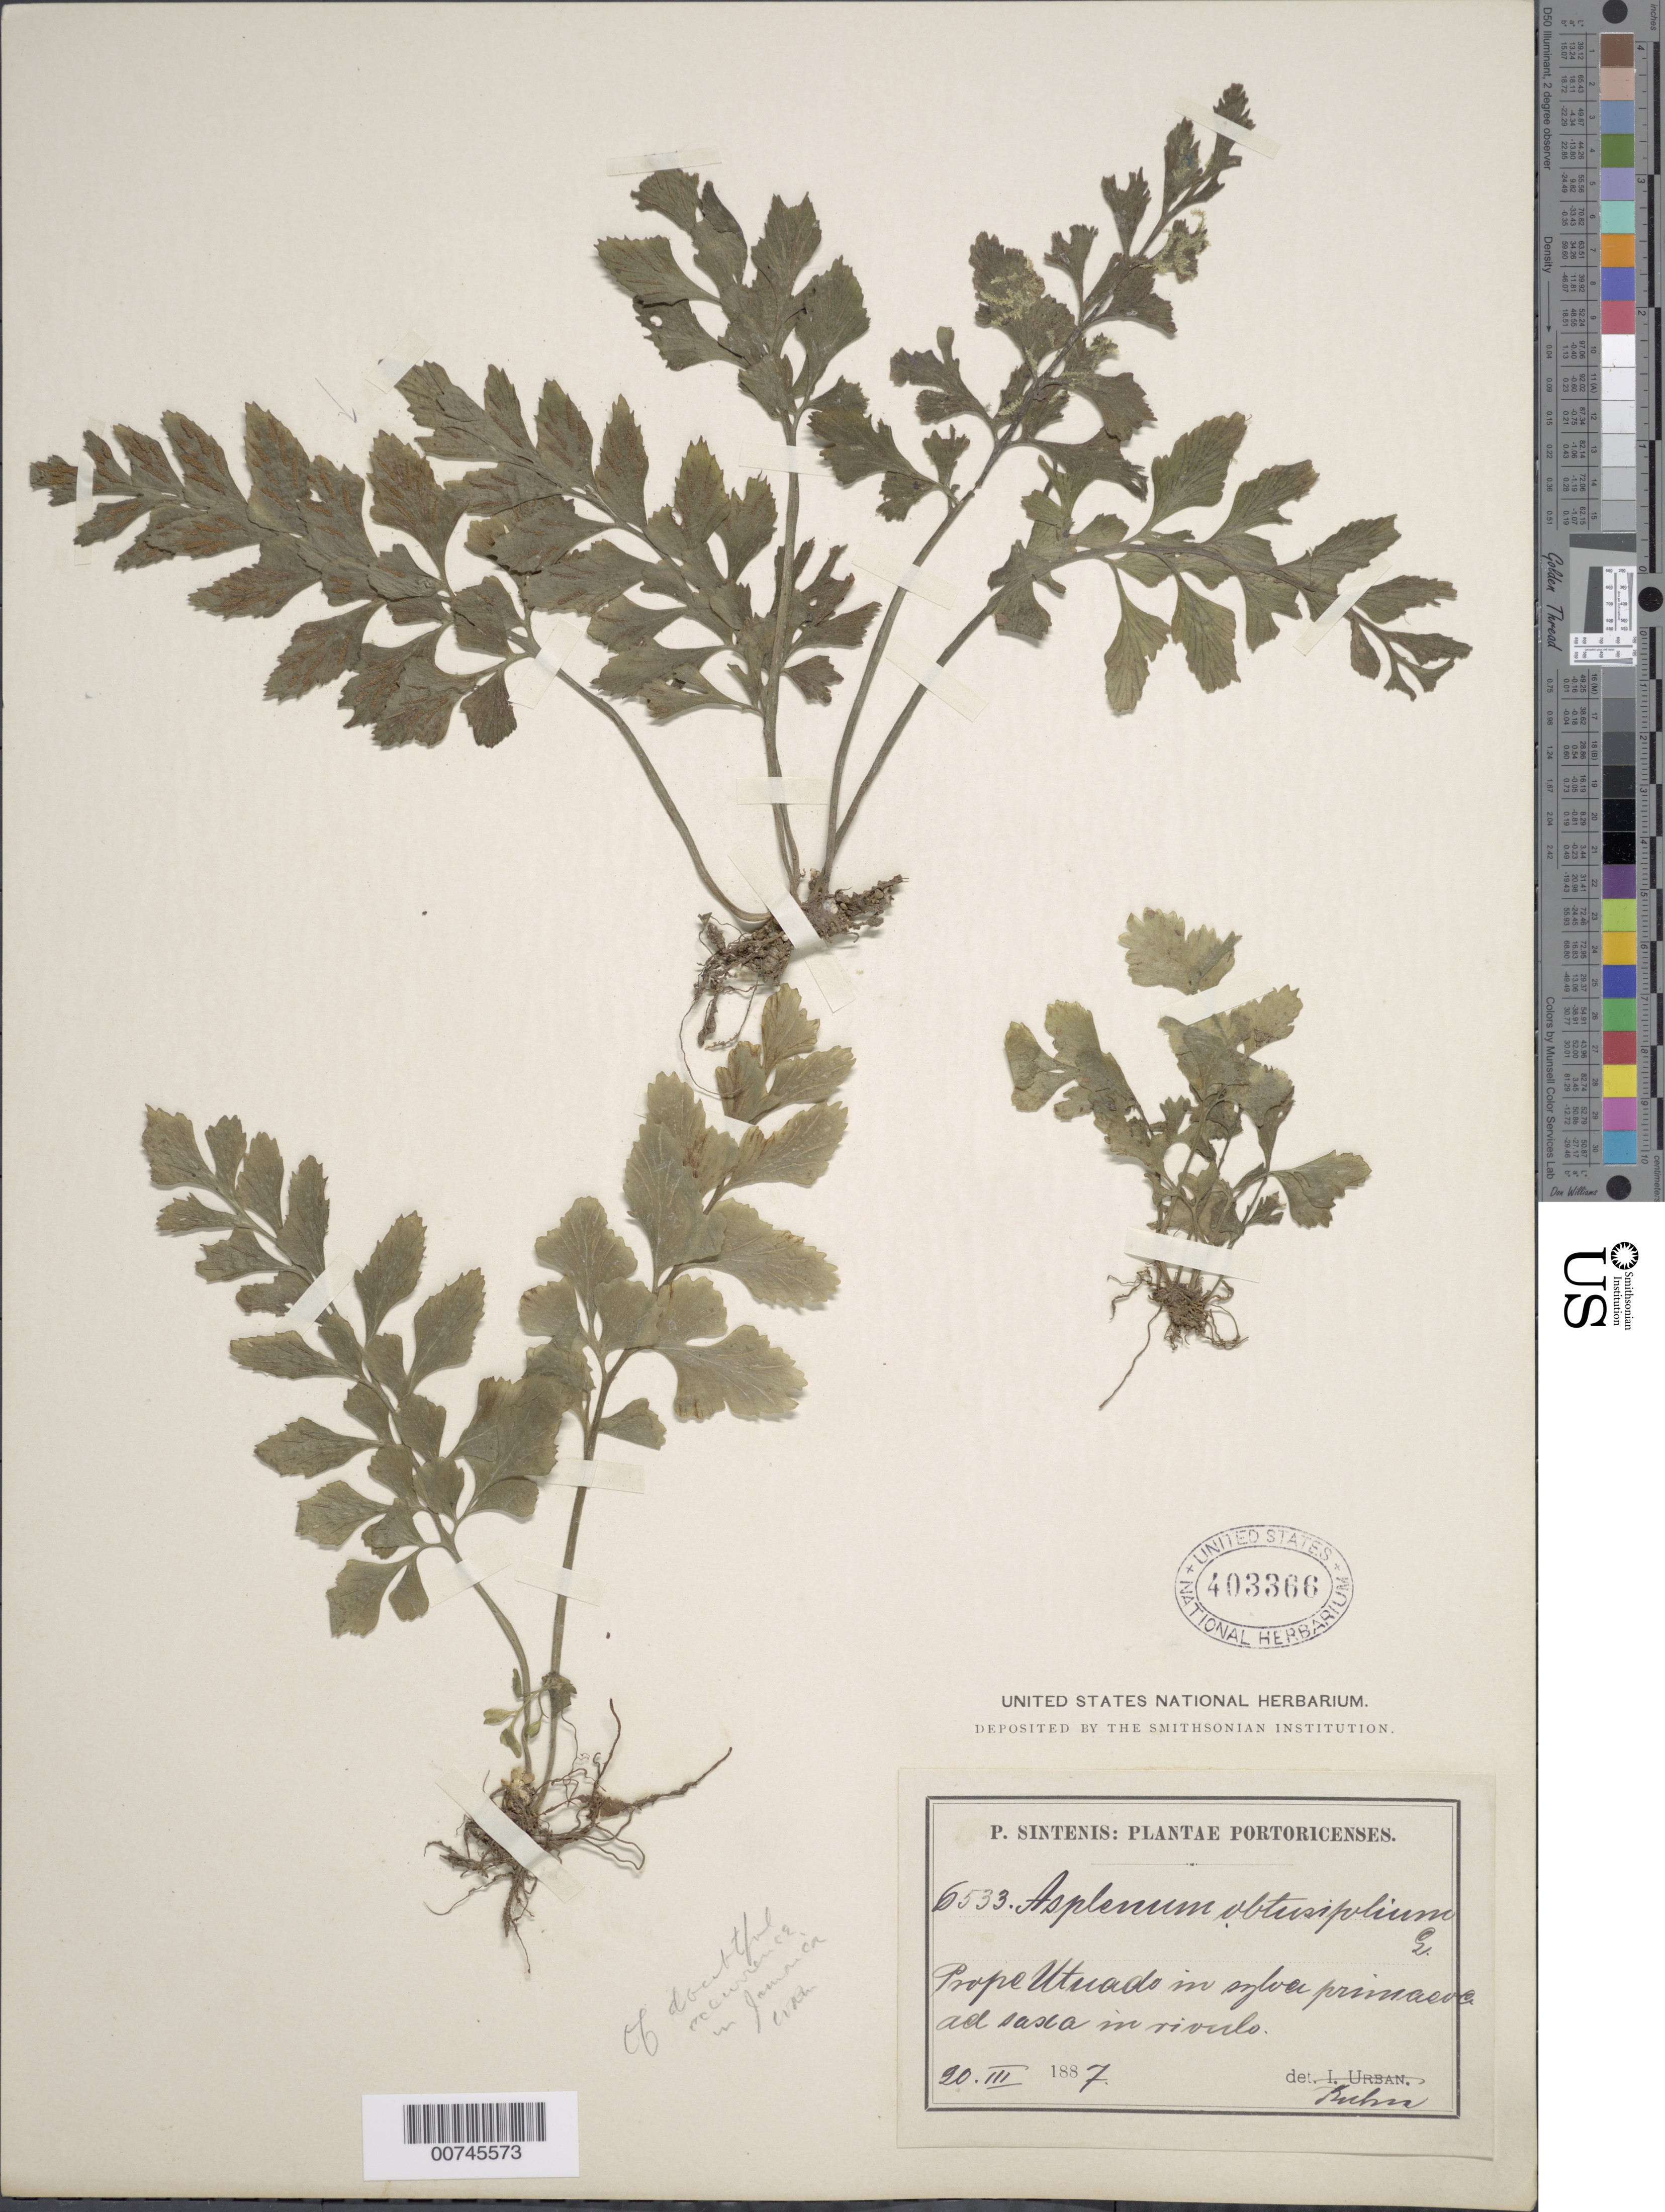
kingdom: Plantae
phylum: Tracheophyta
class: Polypodiopsida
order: Polypodiales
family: Aspleniaceae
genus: Asplenium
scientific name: Asplenium obtusifolium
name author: L.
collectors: P. Sintenis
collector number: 6533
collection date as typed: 30 Mar 1887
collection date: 1887-03-30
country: Puerto Rico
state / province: Utuado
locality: Prope Utuado in sylva primaeva ad saxa in rivulo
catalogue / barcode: US 403366